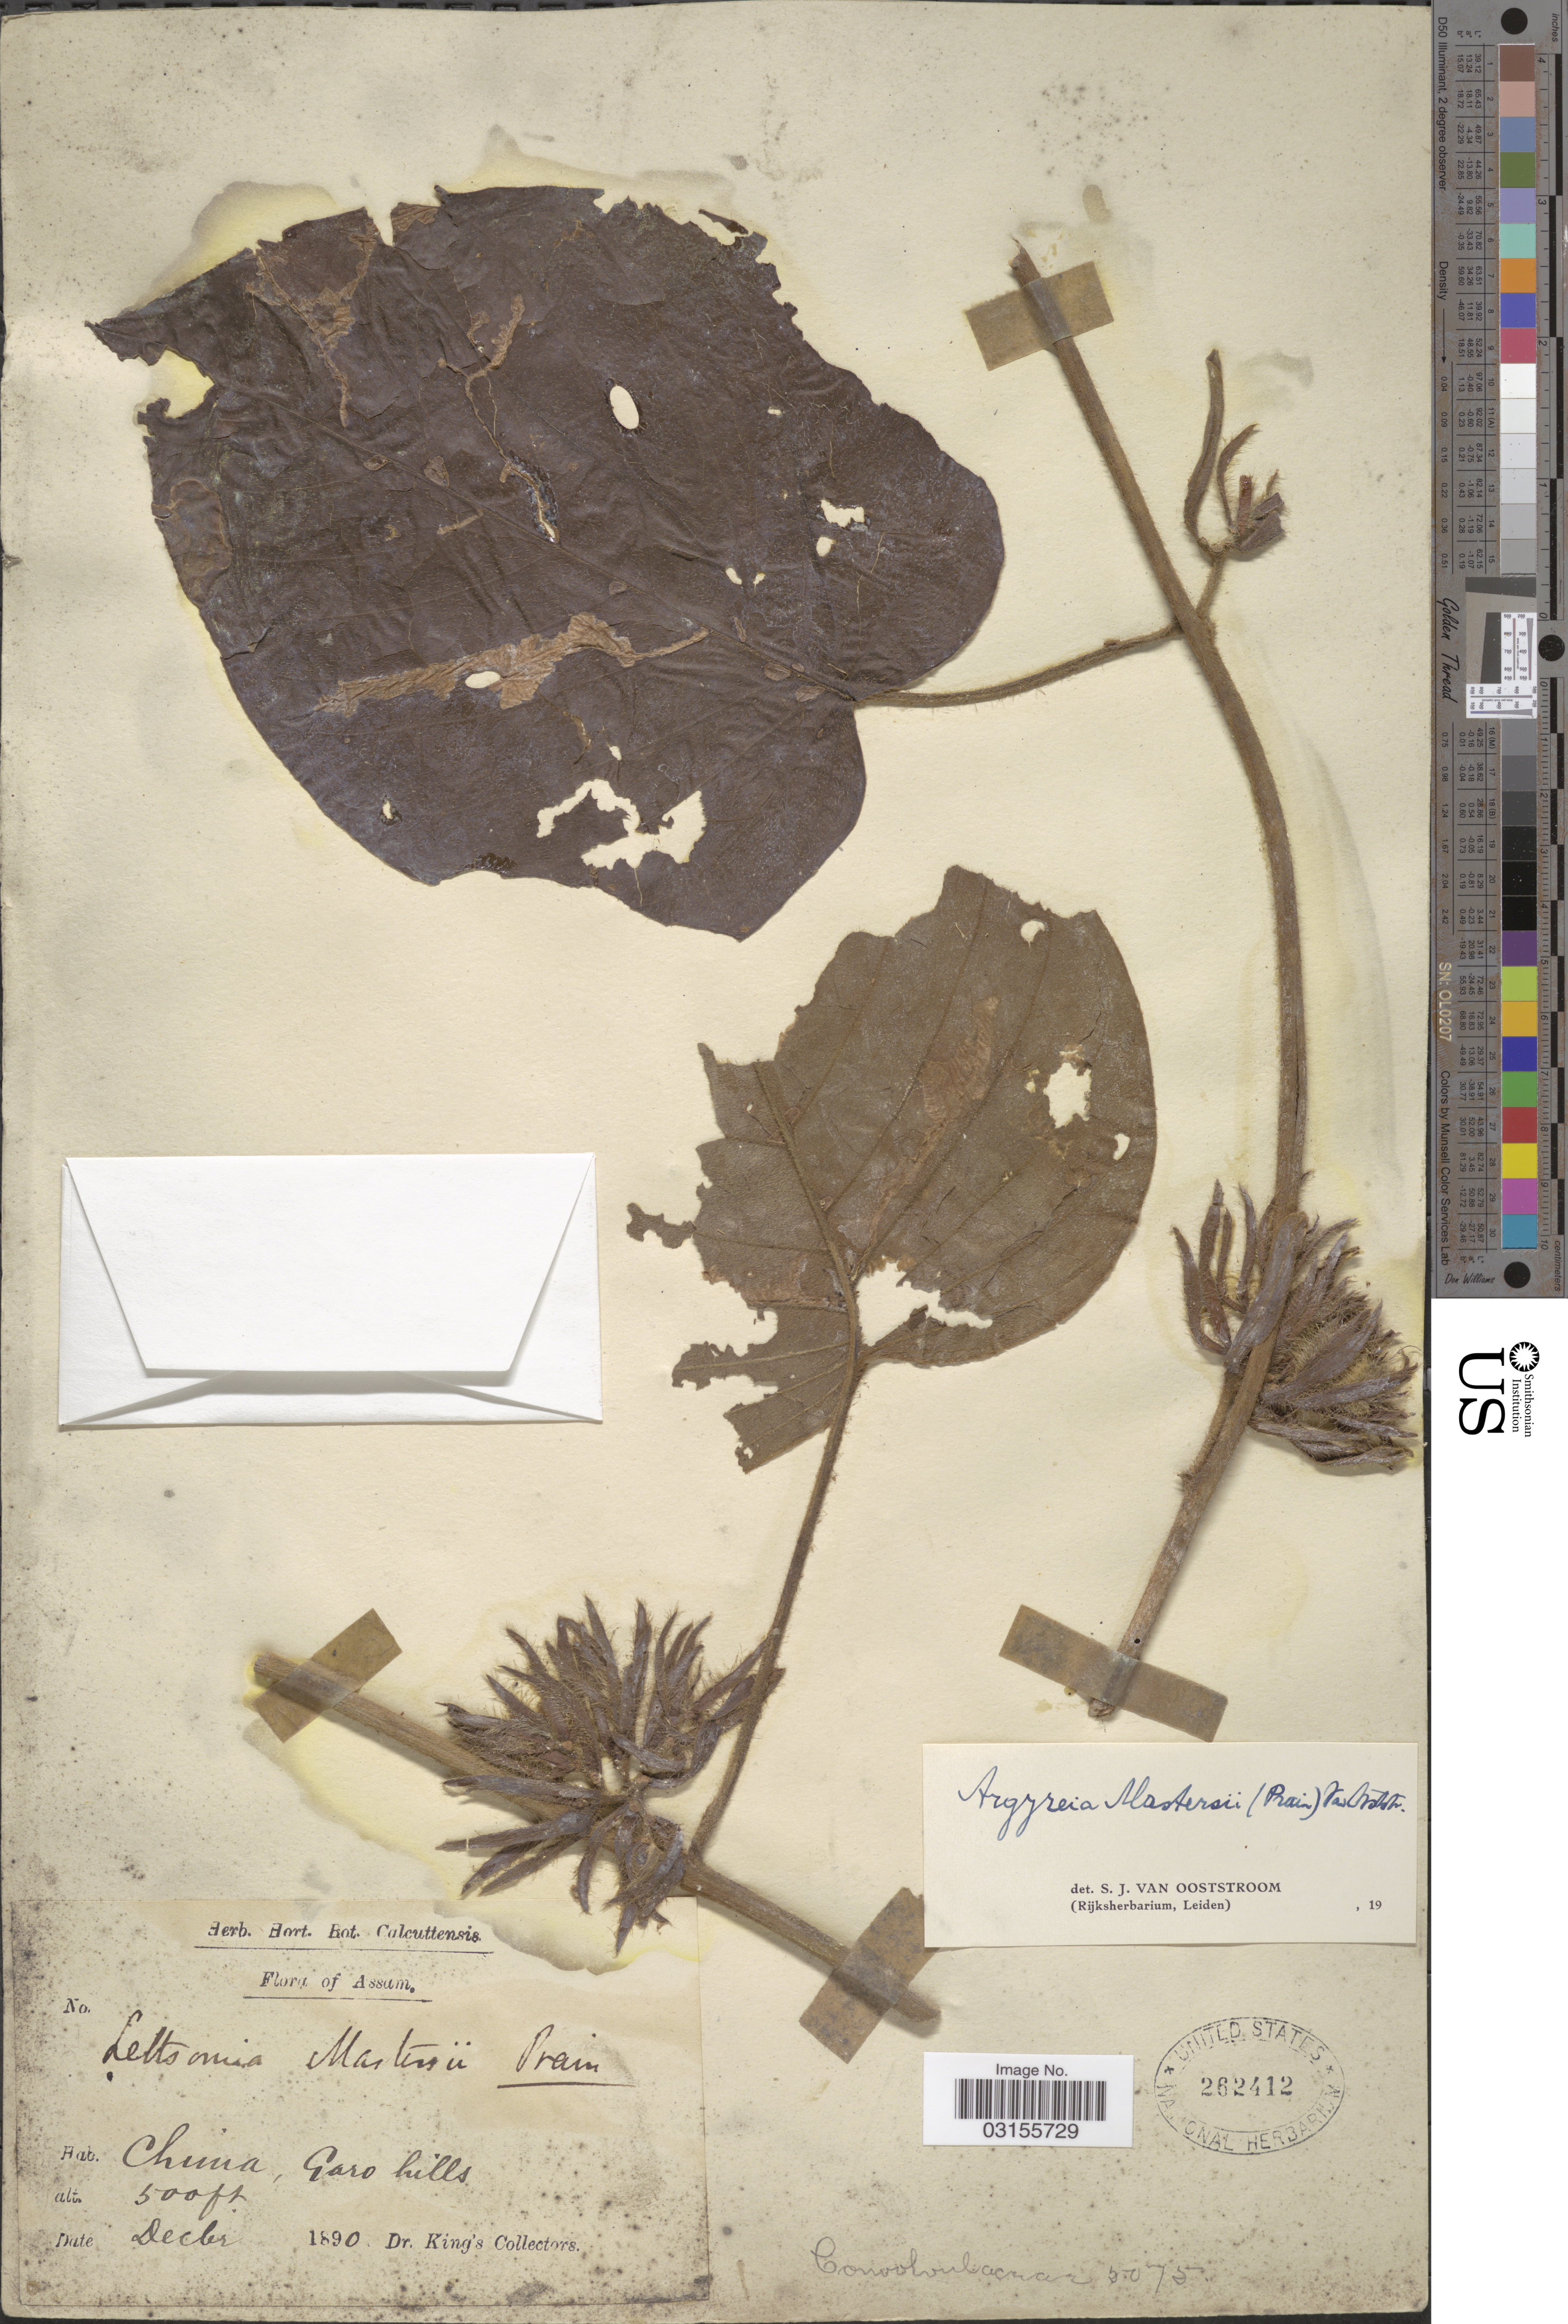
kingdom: Plantae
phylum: Tracheophyta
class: Magnoliopsida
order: Solanales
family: Convolvulaceae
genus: Argyreia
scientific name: Argyreia mastersii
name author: (Prain) Raizada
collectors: Dr. King's collector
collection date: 1890-12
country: India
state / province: Meghalaya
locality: Chima, Garo Hills.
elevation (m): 152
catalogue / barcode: US 262412